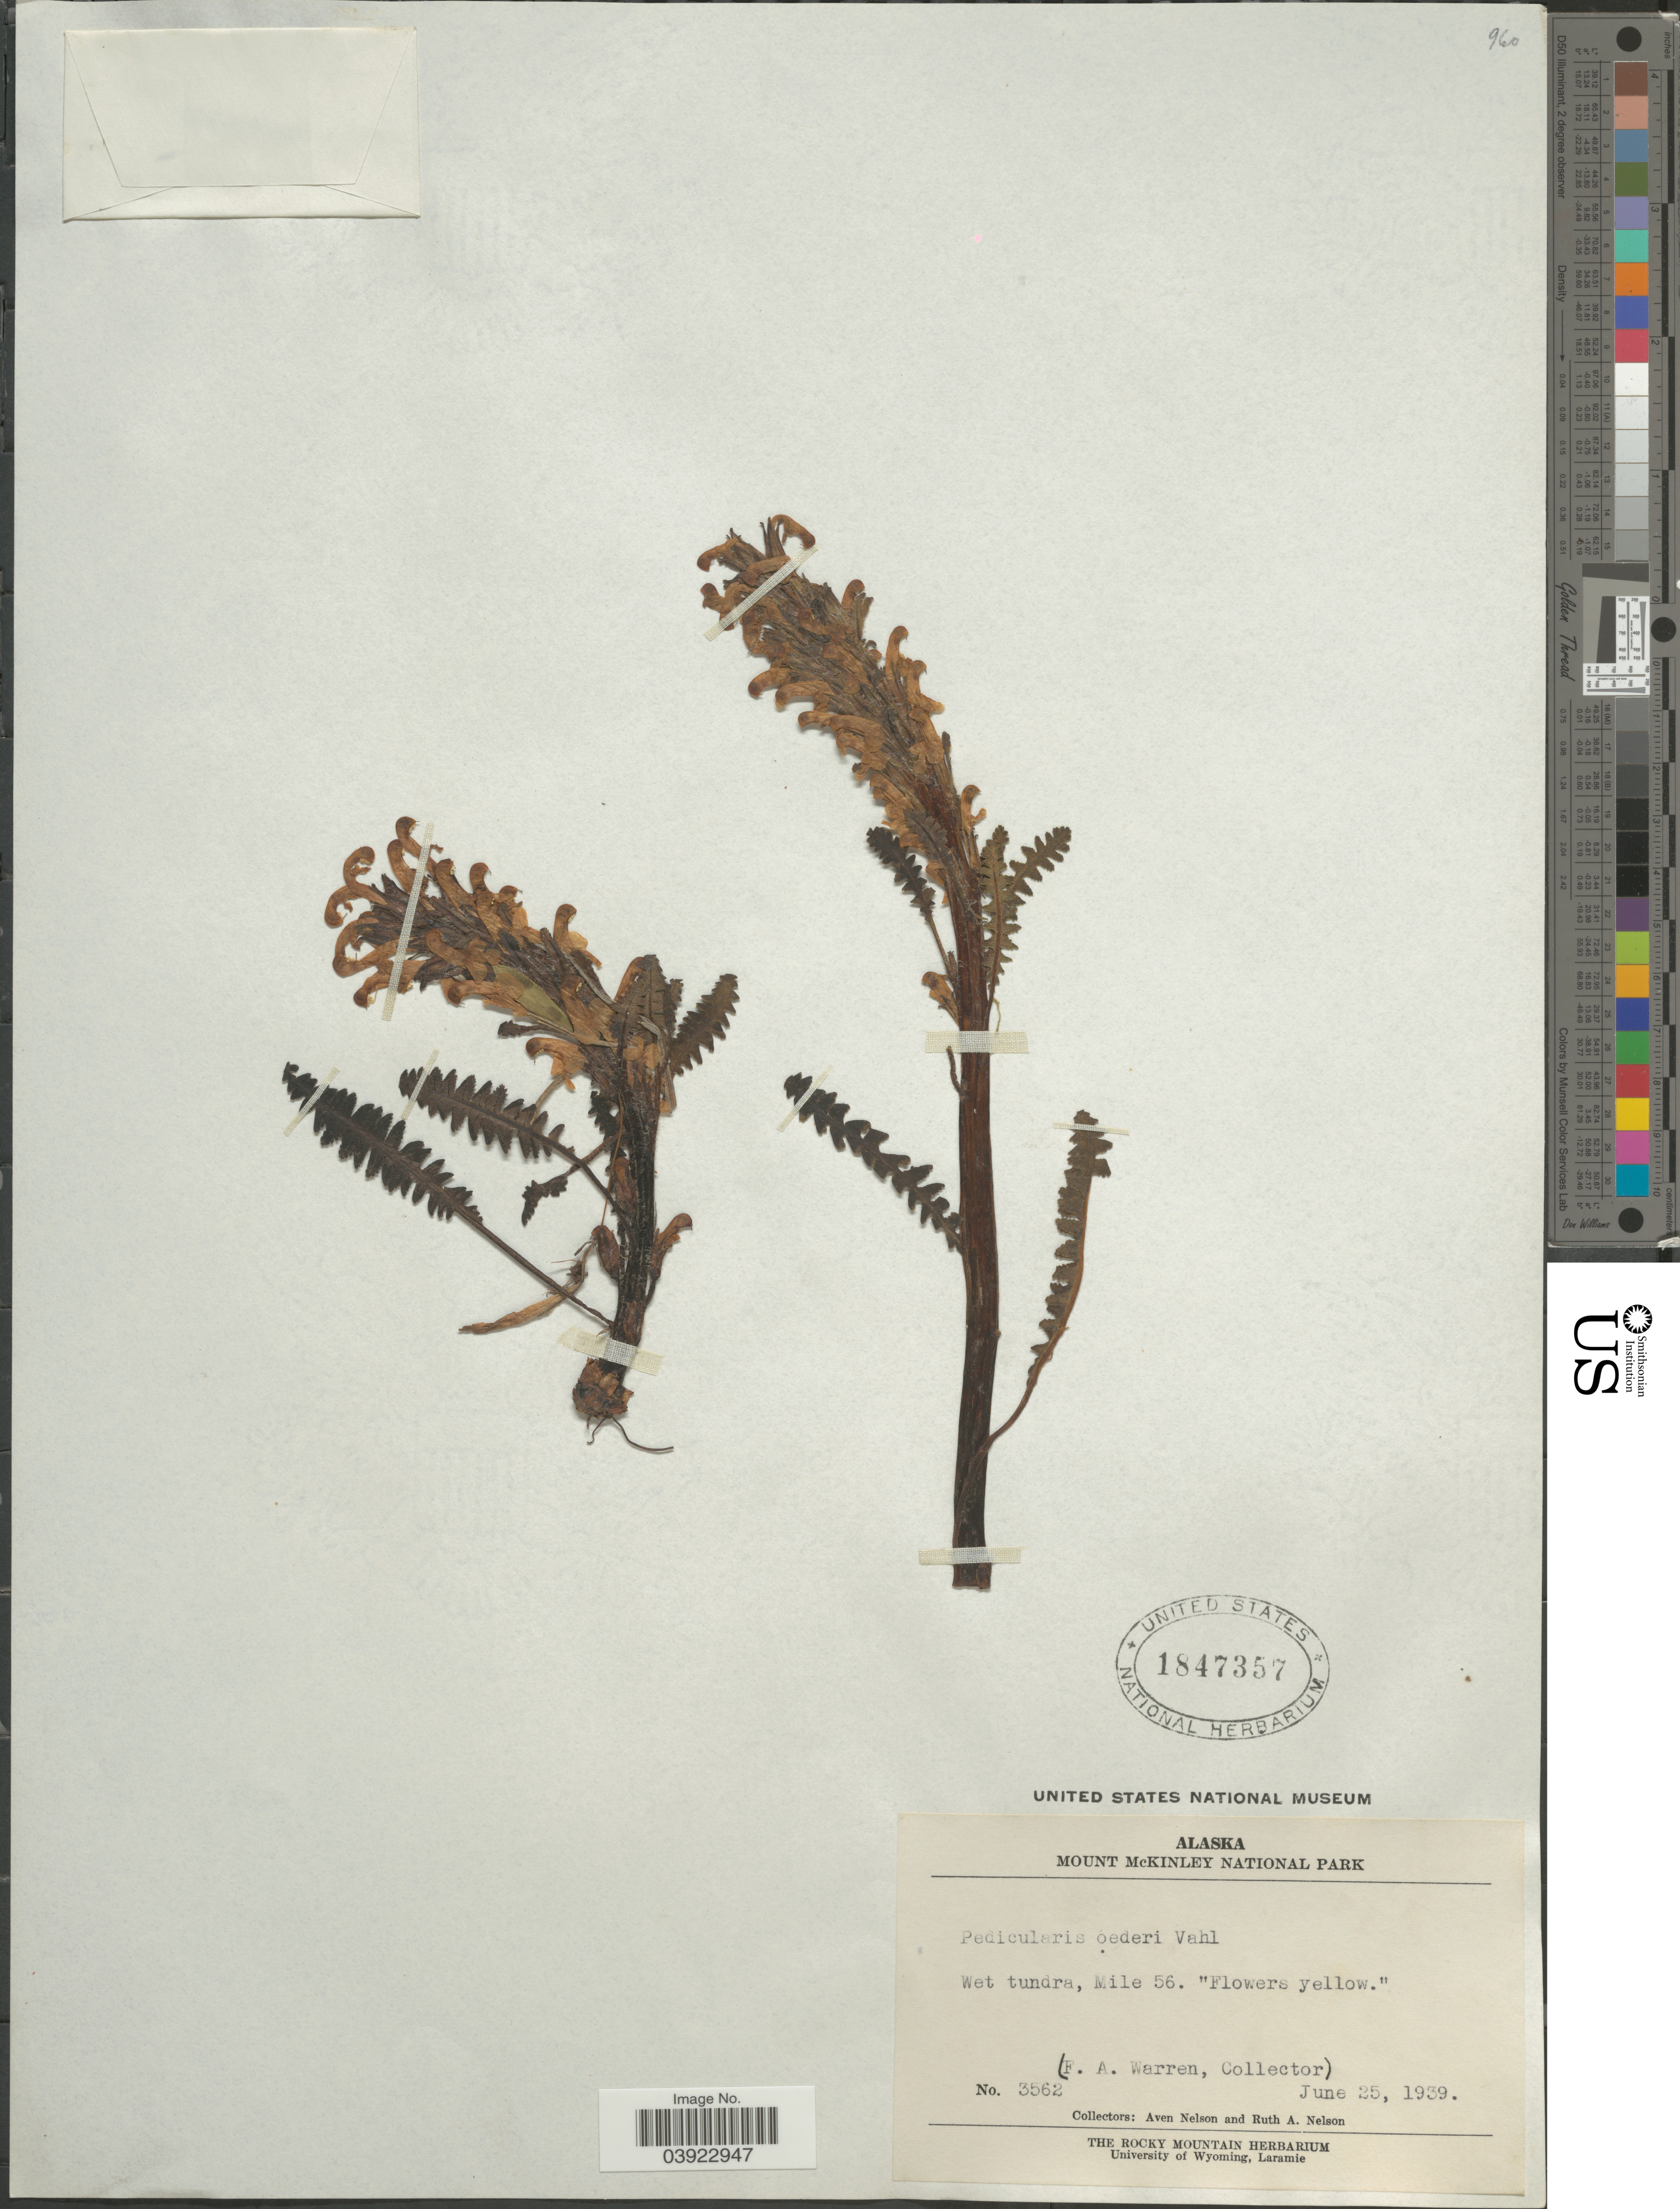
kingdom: Plantae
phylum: Tracheophyta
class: Magnoliopsida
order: Lamiales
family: Orobanchaceae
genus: Pedicularis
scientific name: Pedicularis oederi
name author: Vahl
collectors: F. Warren, A. Nelson & R. A. Nelson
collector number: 3562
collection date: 1939-06-25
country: United States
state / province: Alaska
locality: Mount McKinley National Park. Wet tundra, Mile 56.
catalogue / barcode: US 1847357